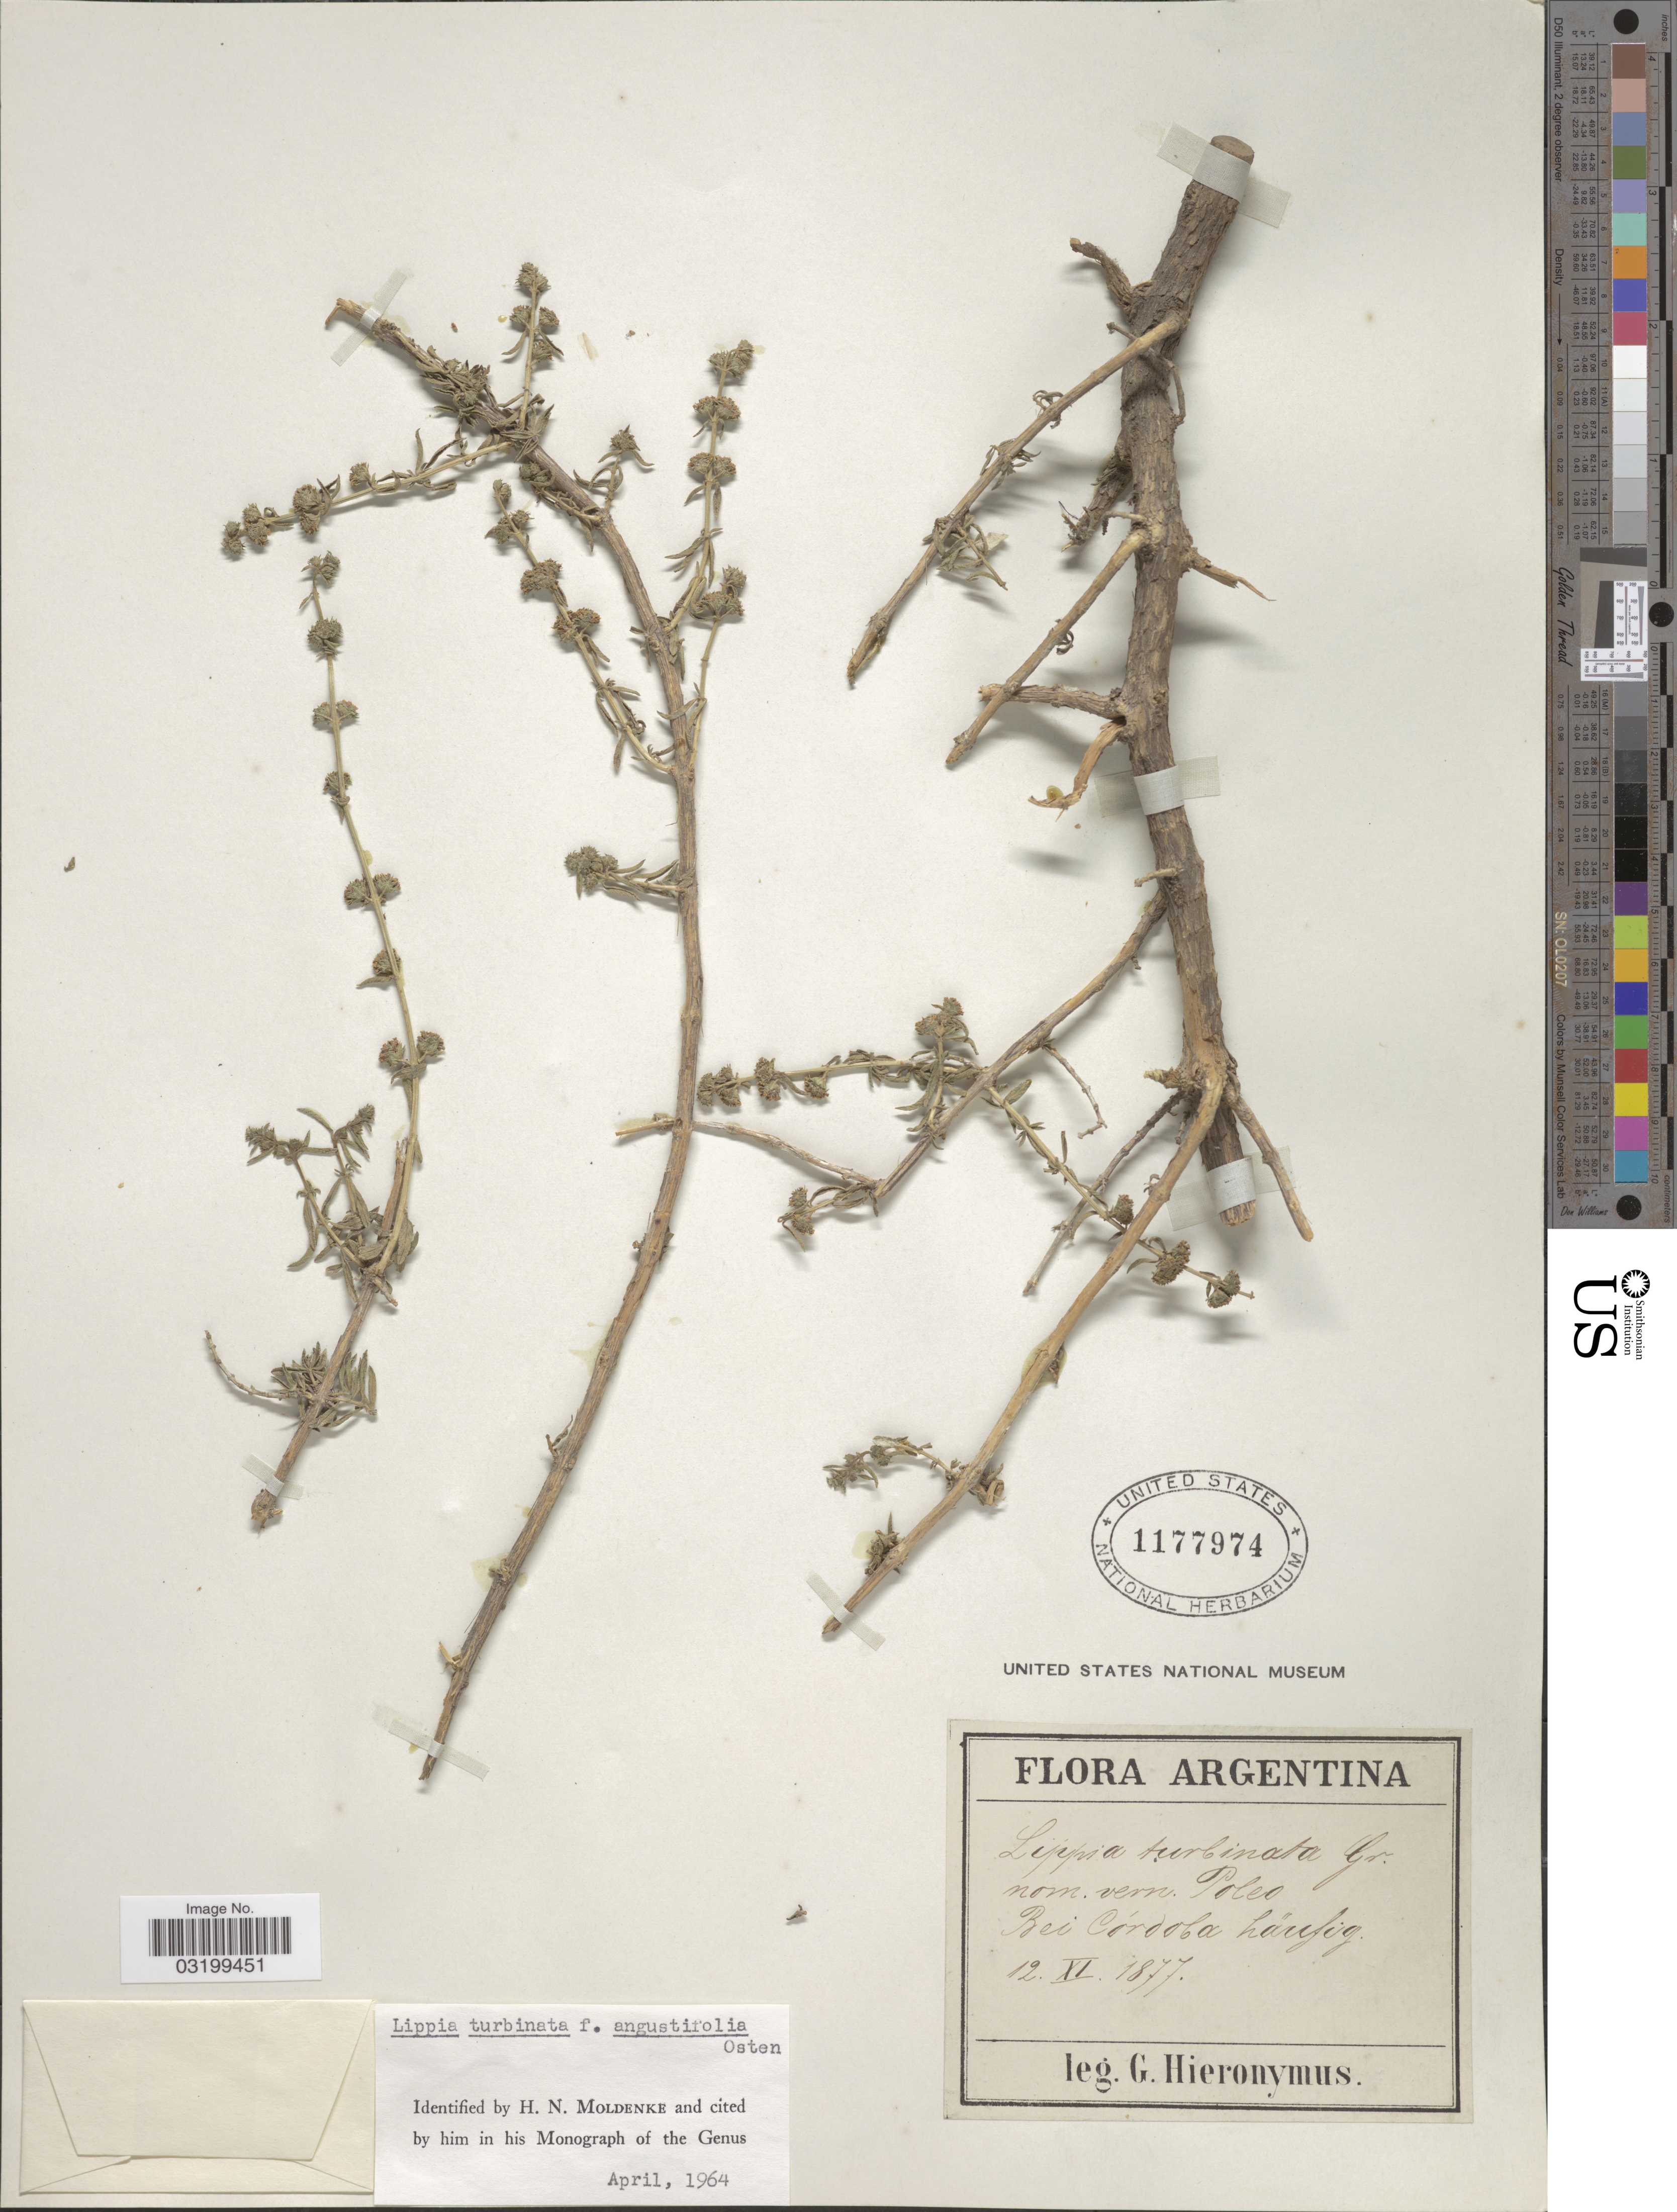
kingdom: Plantae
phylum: Tracheophyta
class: Magnoliopsida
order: Lamiales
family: Verbenaceae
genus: Lippia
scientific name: Lippia turbinata f. angustifolia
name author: Osten ex Moldenke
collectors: G. H. Hieronymus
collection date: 1877-11-12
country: Argentina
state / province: Cordoba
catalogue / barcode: US 1177974